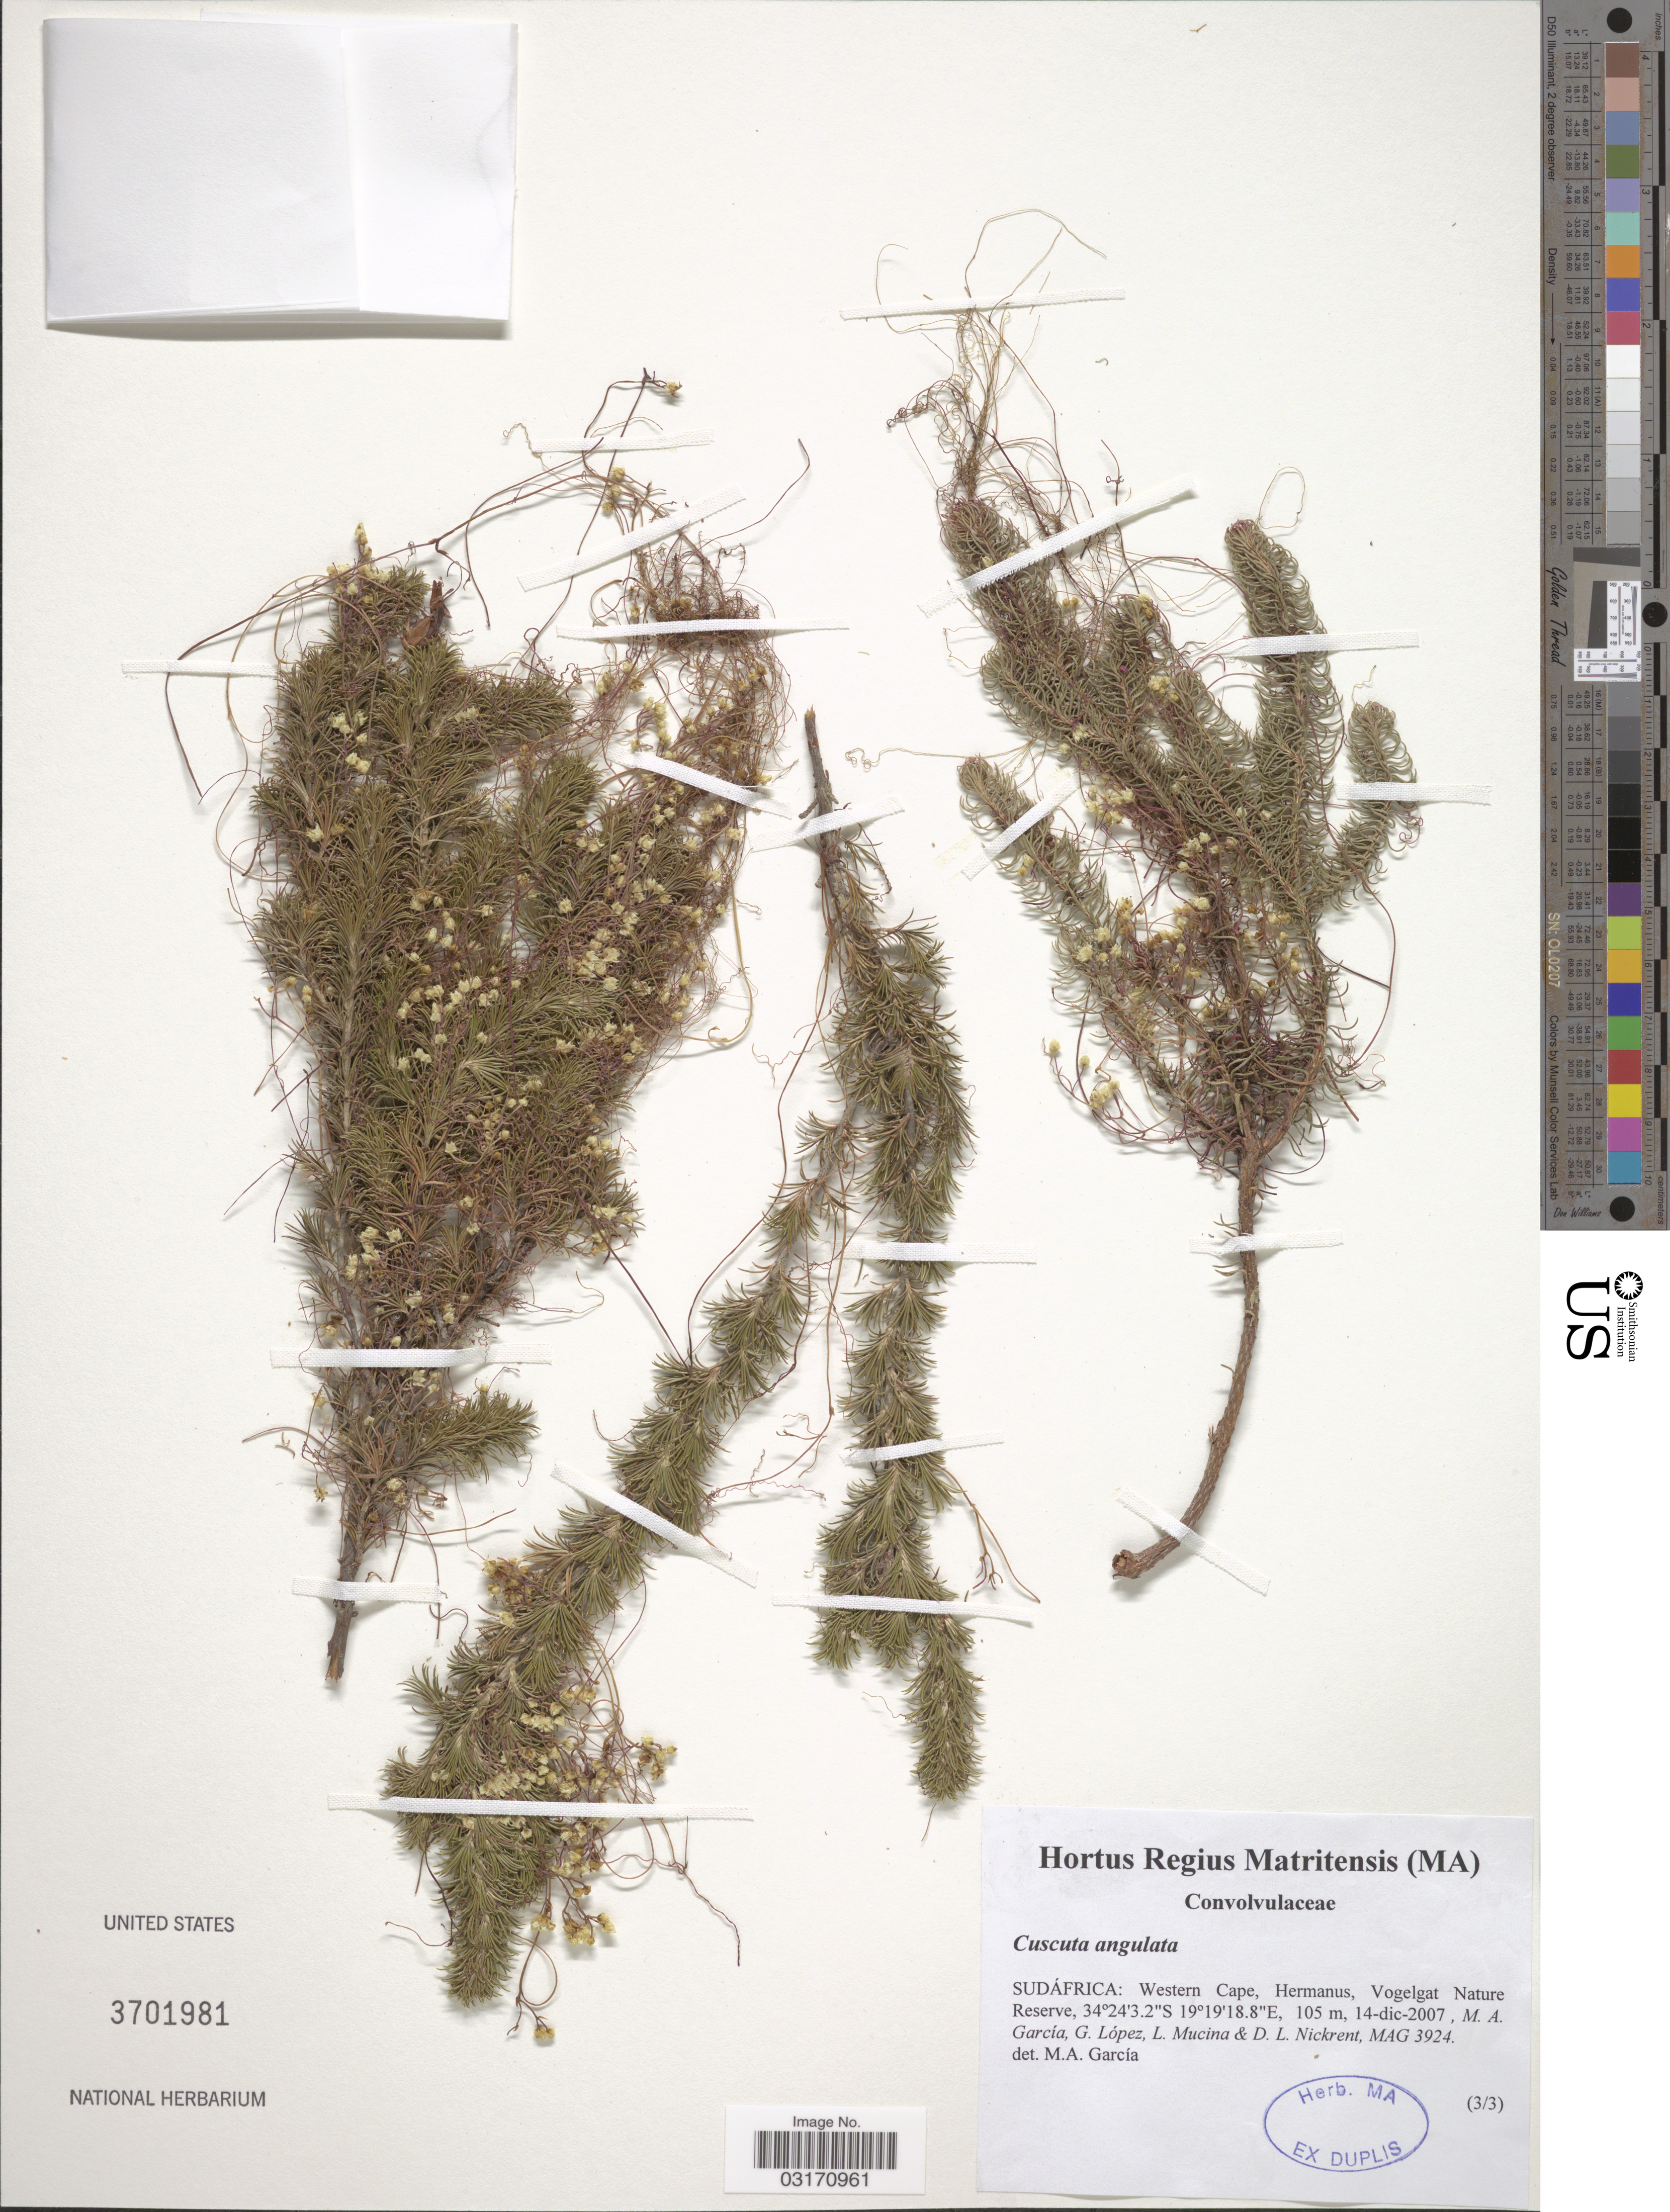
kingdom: Plantae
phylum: Tracheophyta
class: Magnoliopsida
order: Solanales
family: Convolvulaceae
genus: Cuscuta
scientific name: Cuscuta angulata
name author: Engelm.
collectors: M. A. García, G. López, L. Mucina & D. Nickrent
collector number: MAG 3924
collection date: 2007-12-14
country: South Africa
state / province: Western Cape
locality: Hermanus, Vogelgat Nature Reserve.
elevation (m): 105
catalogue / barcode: US 3701981